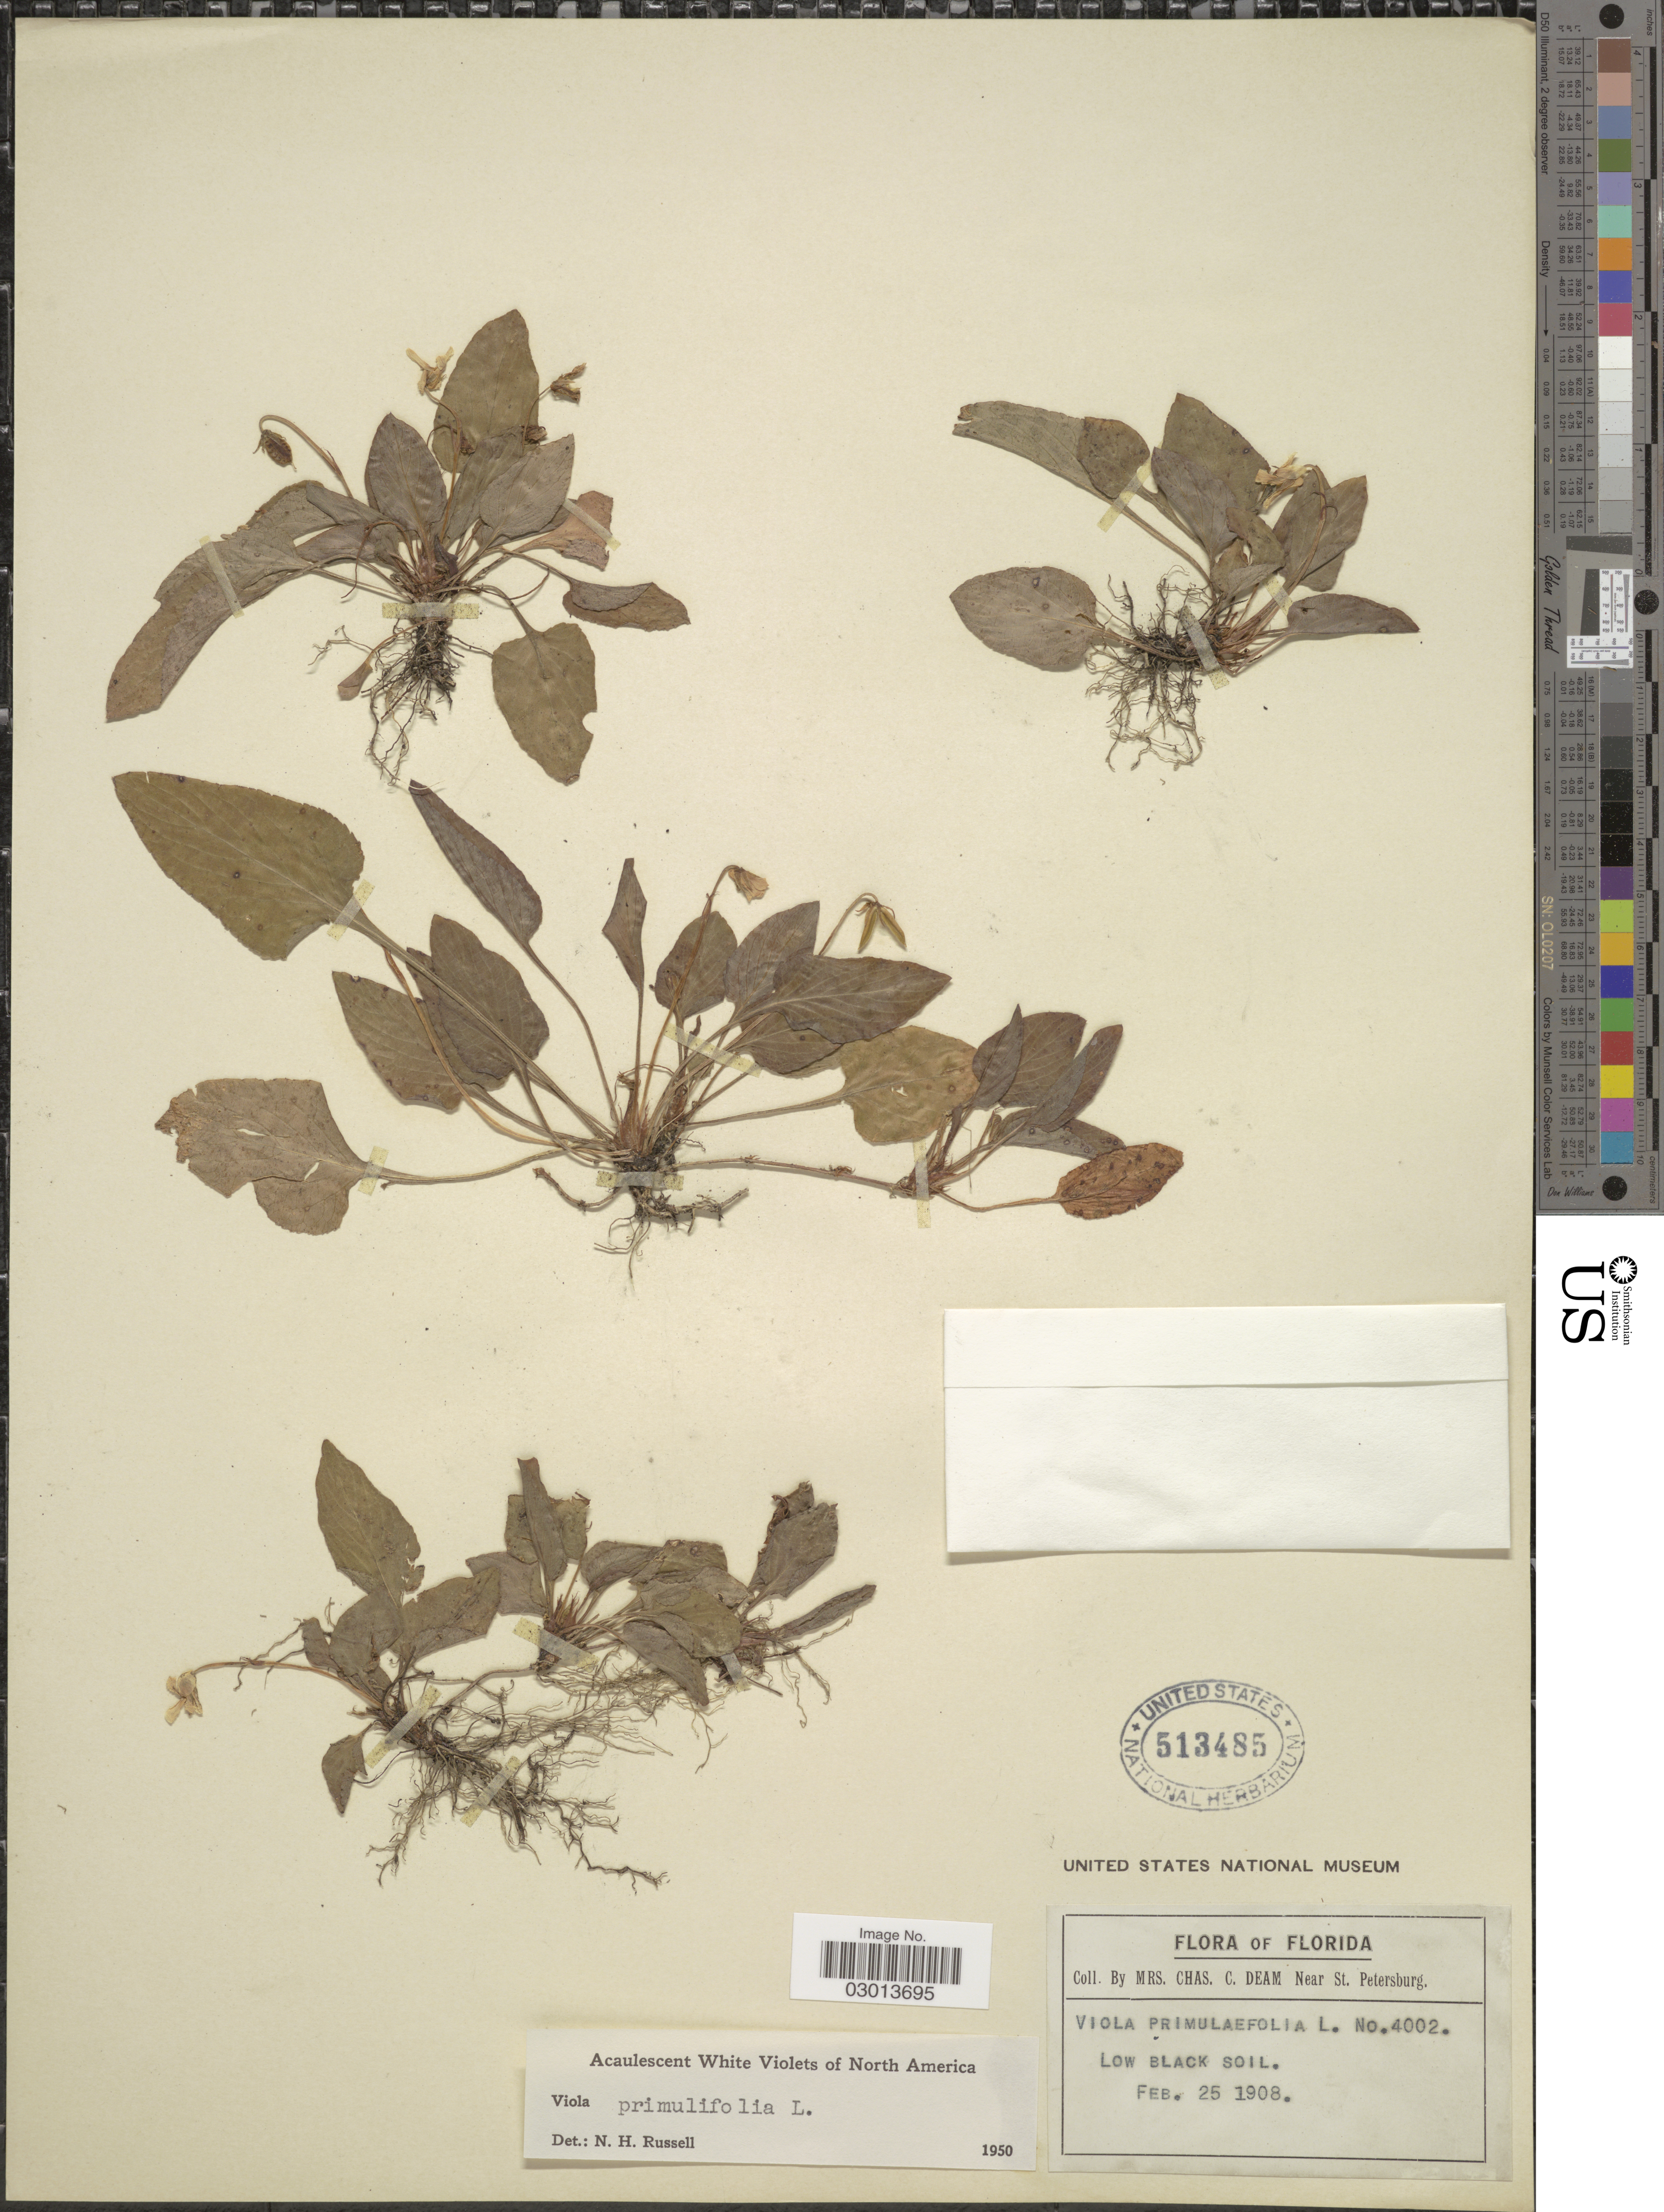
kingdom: Plantae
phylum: Tracheophyta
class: Magnoliopsida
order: Malpighiales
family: Violaceae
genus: Viola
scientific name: Viola primulifolia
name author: L.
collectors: C. Deam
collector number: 4002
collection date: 1908-02-25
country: United States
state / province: Florida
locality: Near St. Petersburg.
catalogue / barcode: US 513485